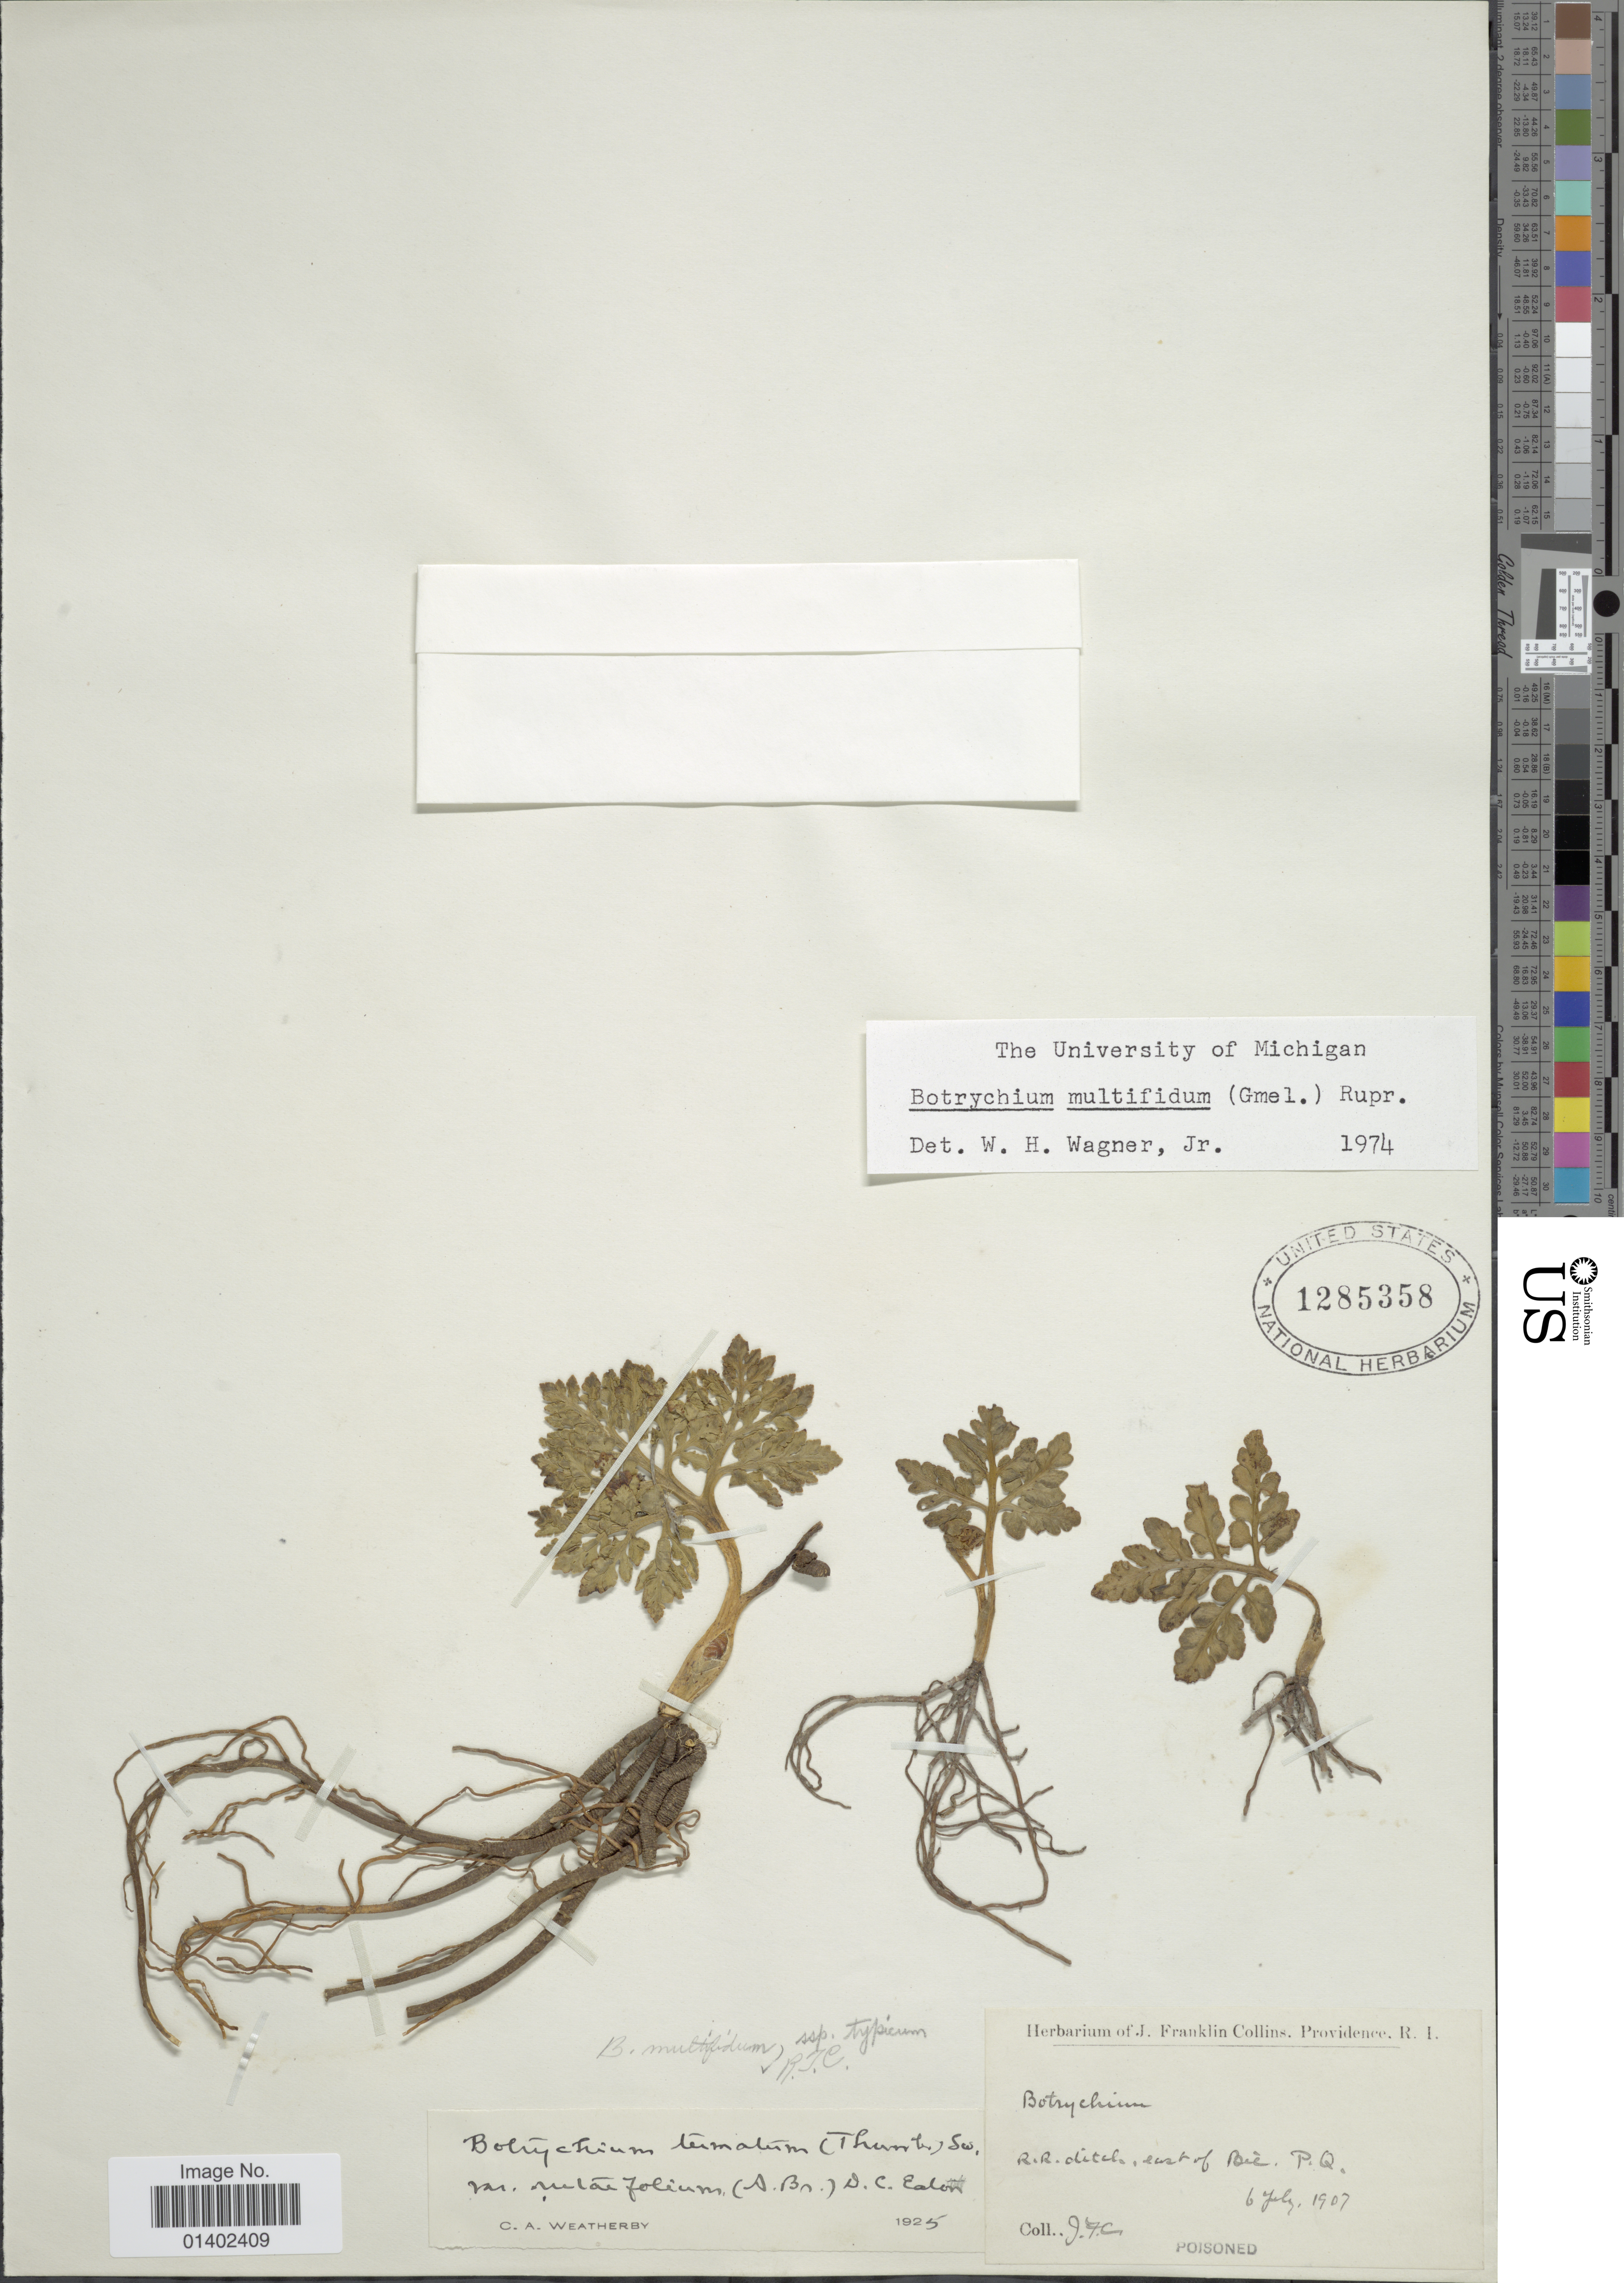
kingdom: Plantae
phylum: Tracheophyta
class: Polypodiopsida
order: Ophioglossales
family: Ophioglossaceae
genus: Botrychium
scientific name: Botrychium multifidum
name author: (J.F. Gmel.) Rupr.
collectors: J. Collins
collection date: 1907-07-06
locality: R.R. ditch, east of Bic, P.Q. [interpreted]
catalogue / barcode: US 1285358